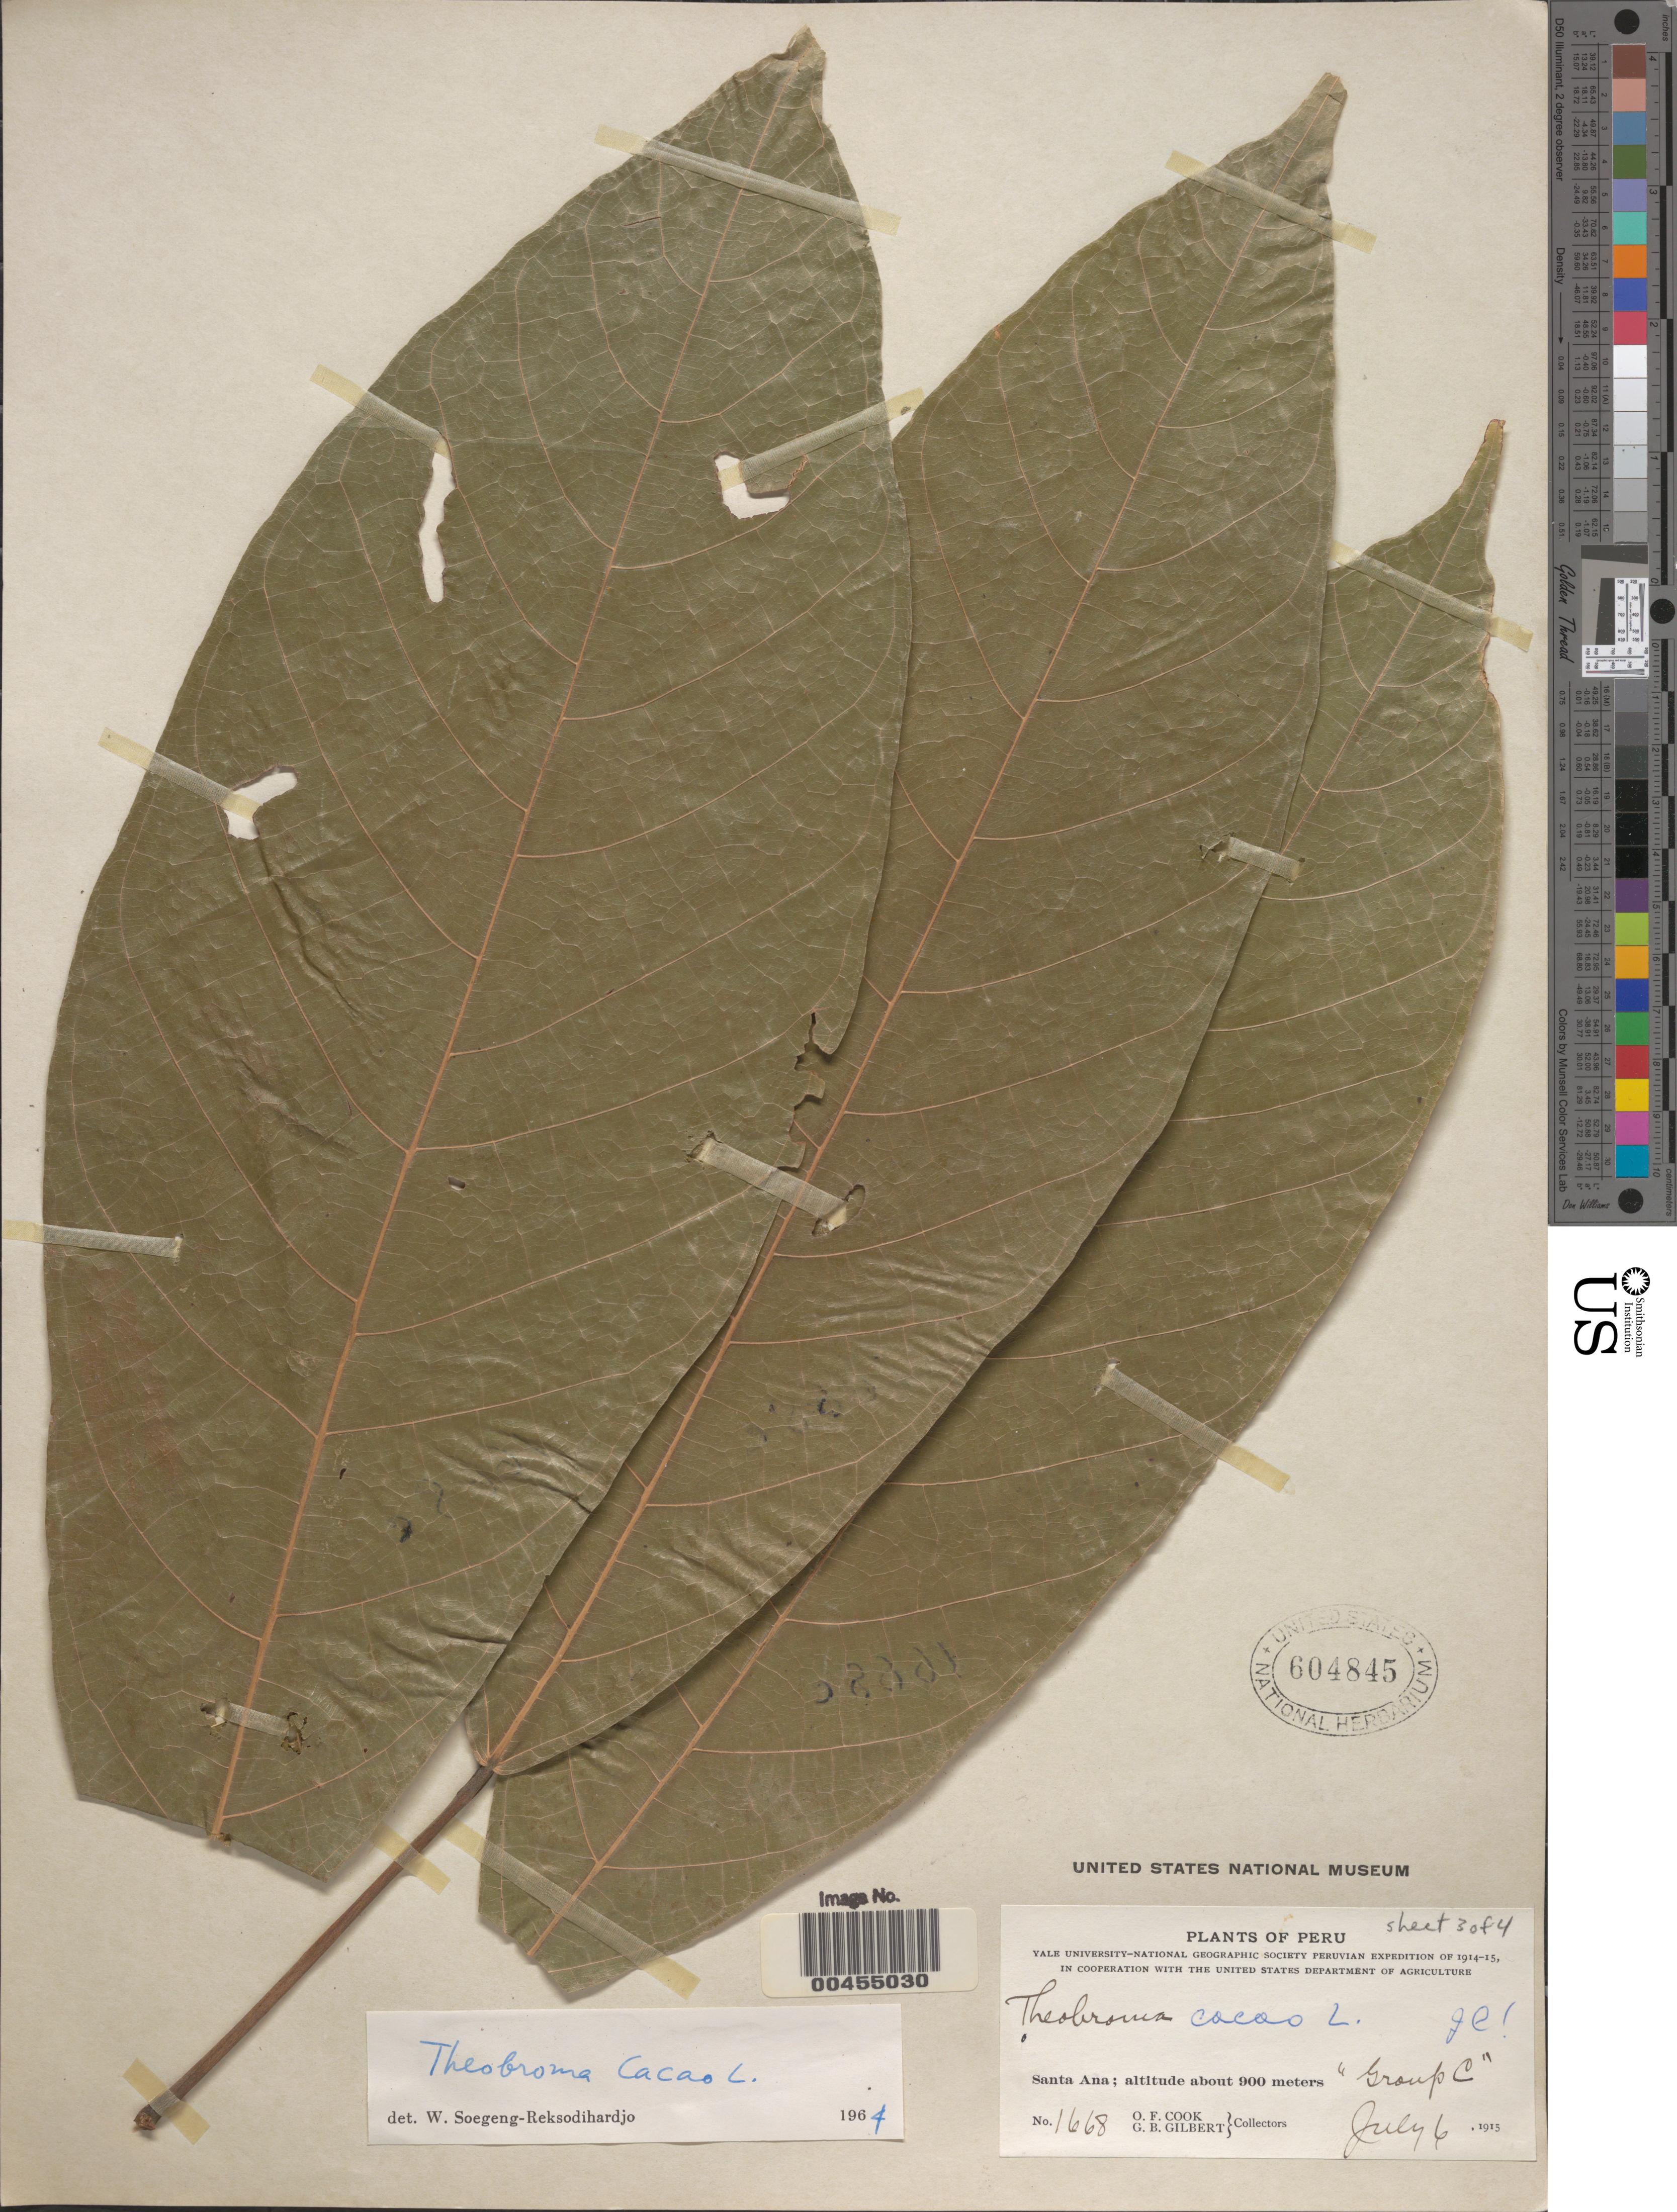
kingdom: Plantae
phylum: Tracheophyta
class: Magnoliopsida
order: Malvales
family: Malvaceae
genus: Theobroma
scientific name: Theobroma cacao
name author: L.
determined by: Soegeng-Reksodihardjo, W.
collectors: O. F. Cook & G. B. Gilbert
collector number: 1668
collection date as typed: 06 Jul 1915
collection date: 1915-07-06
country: Peru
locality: Santa Ana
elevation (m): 900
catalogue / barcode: US 604845